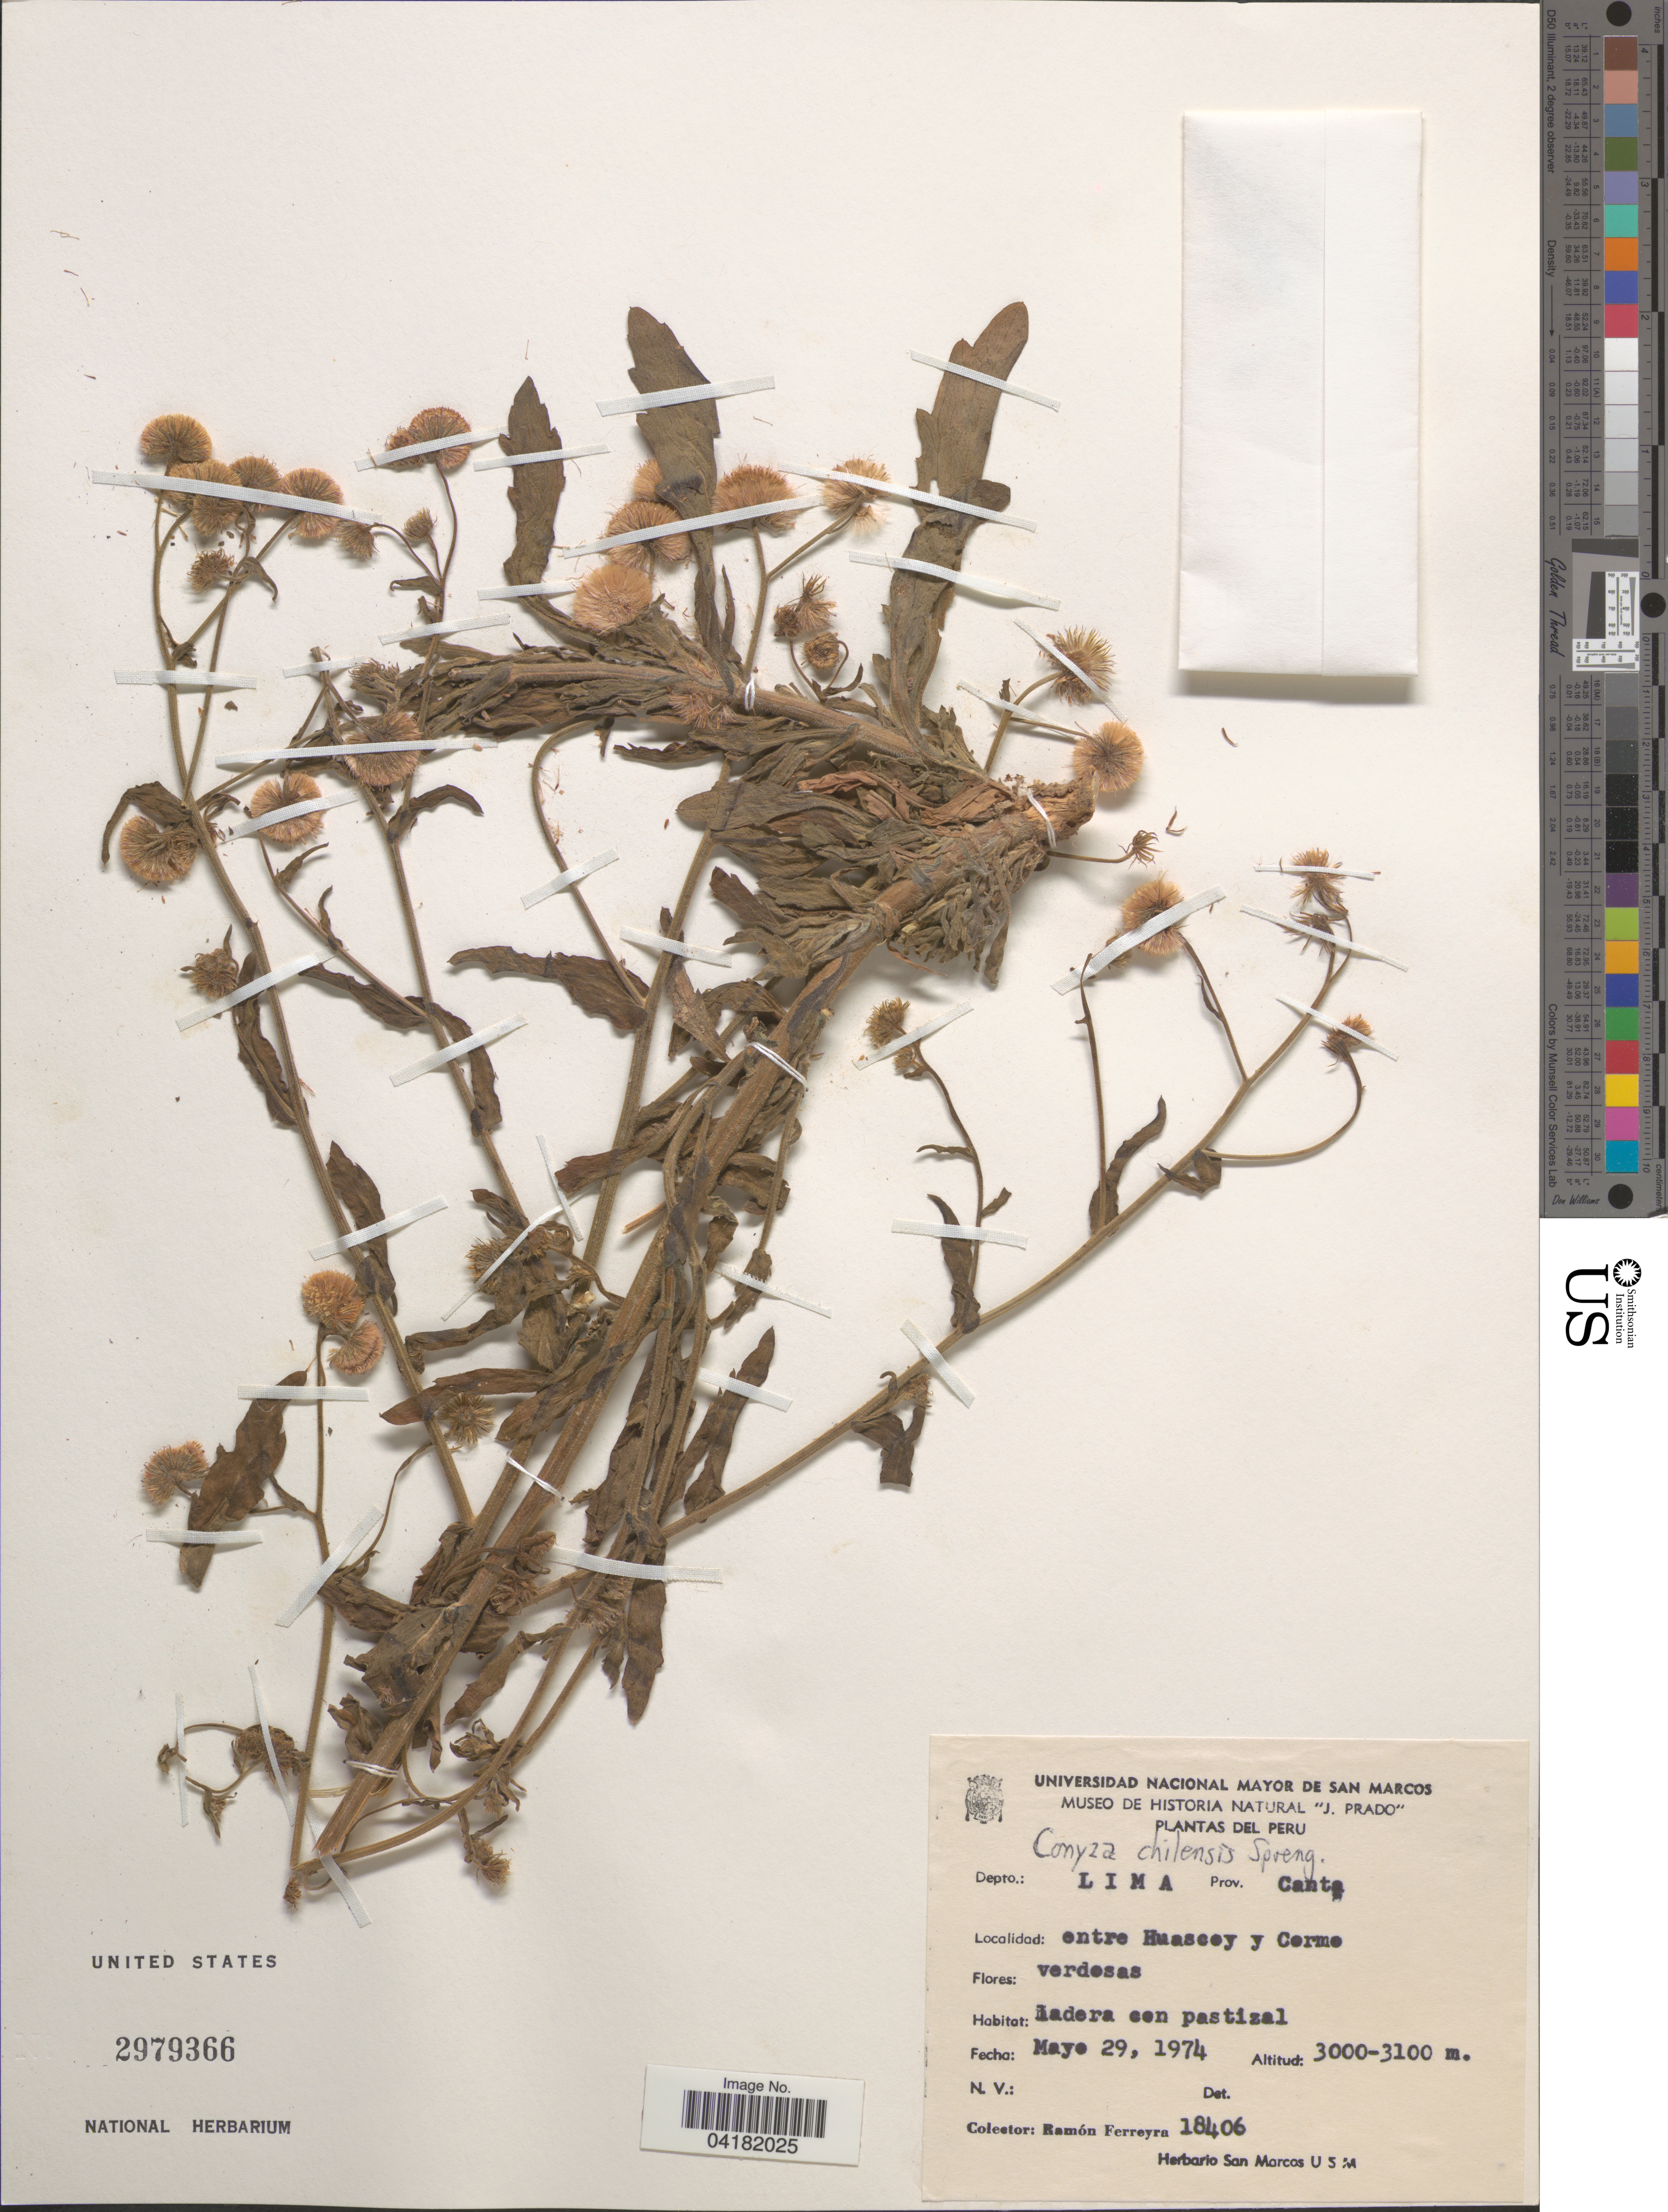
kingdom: Plantae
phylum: Tracheophyta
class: Magnoliopsida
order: Asterales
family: Asteraceae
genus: Conyza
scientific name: Conyza chilensis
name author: Spreng.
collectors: R. A. Ferreyra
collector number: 18406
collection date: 1974-05-29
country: Peru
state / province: Lima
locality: Depto.: Lima. Prov. Canta. Entre Hauscoy y Cerme.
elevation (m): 3000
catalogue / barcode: US 2979366